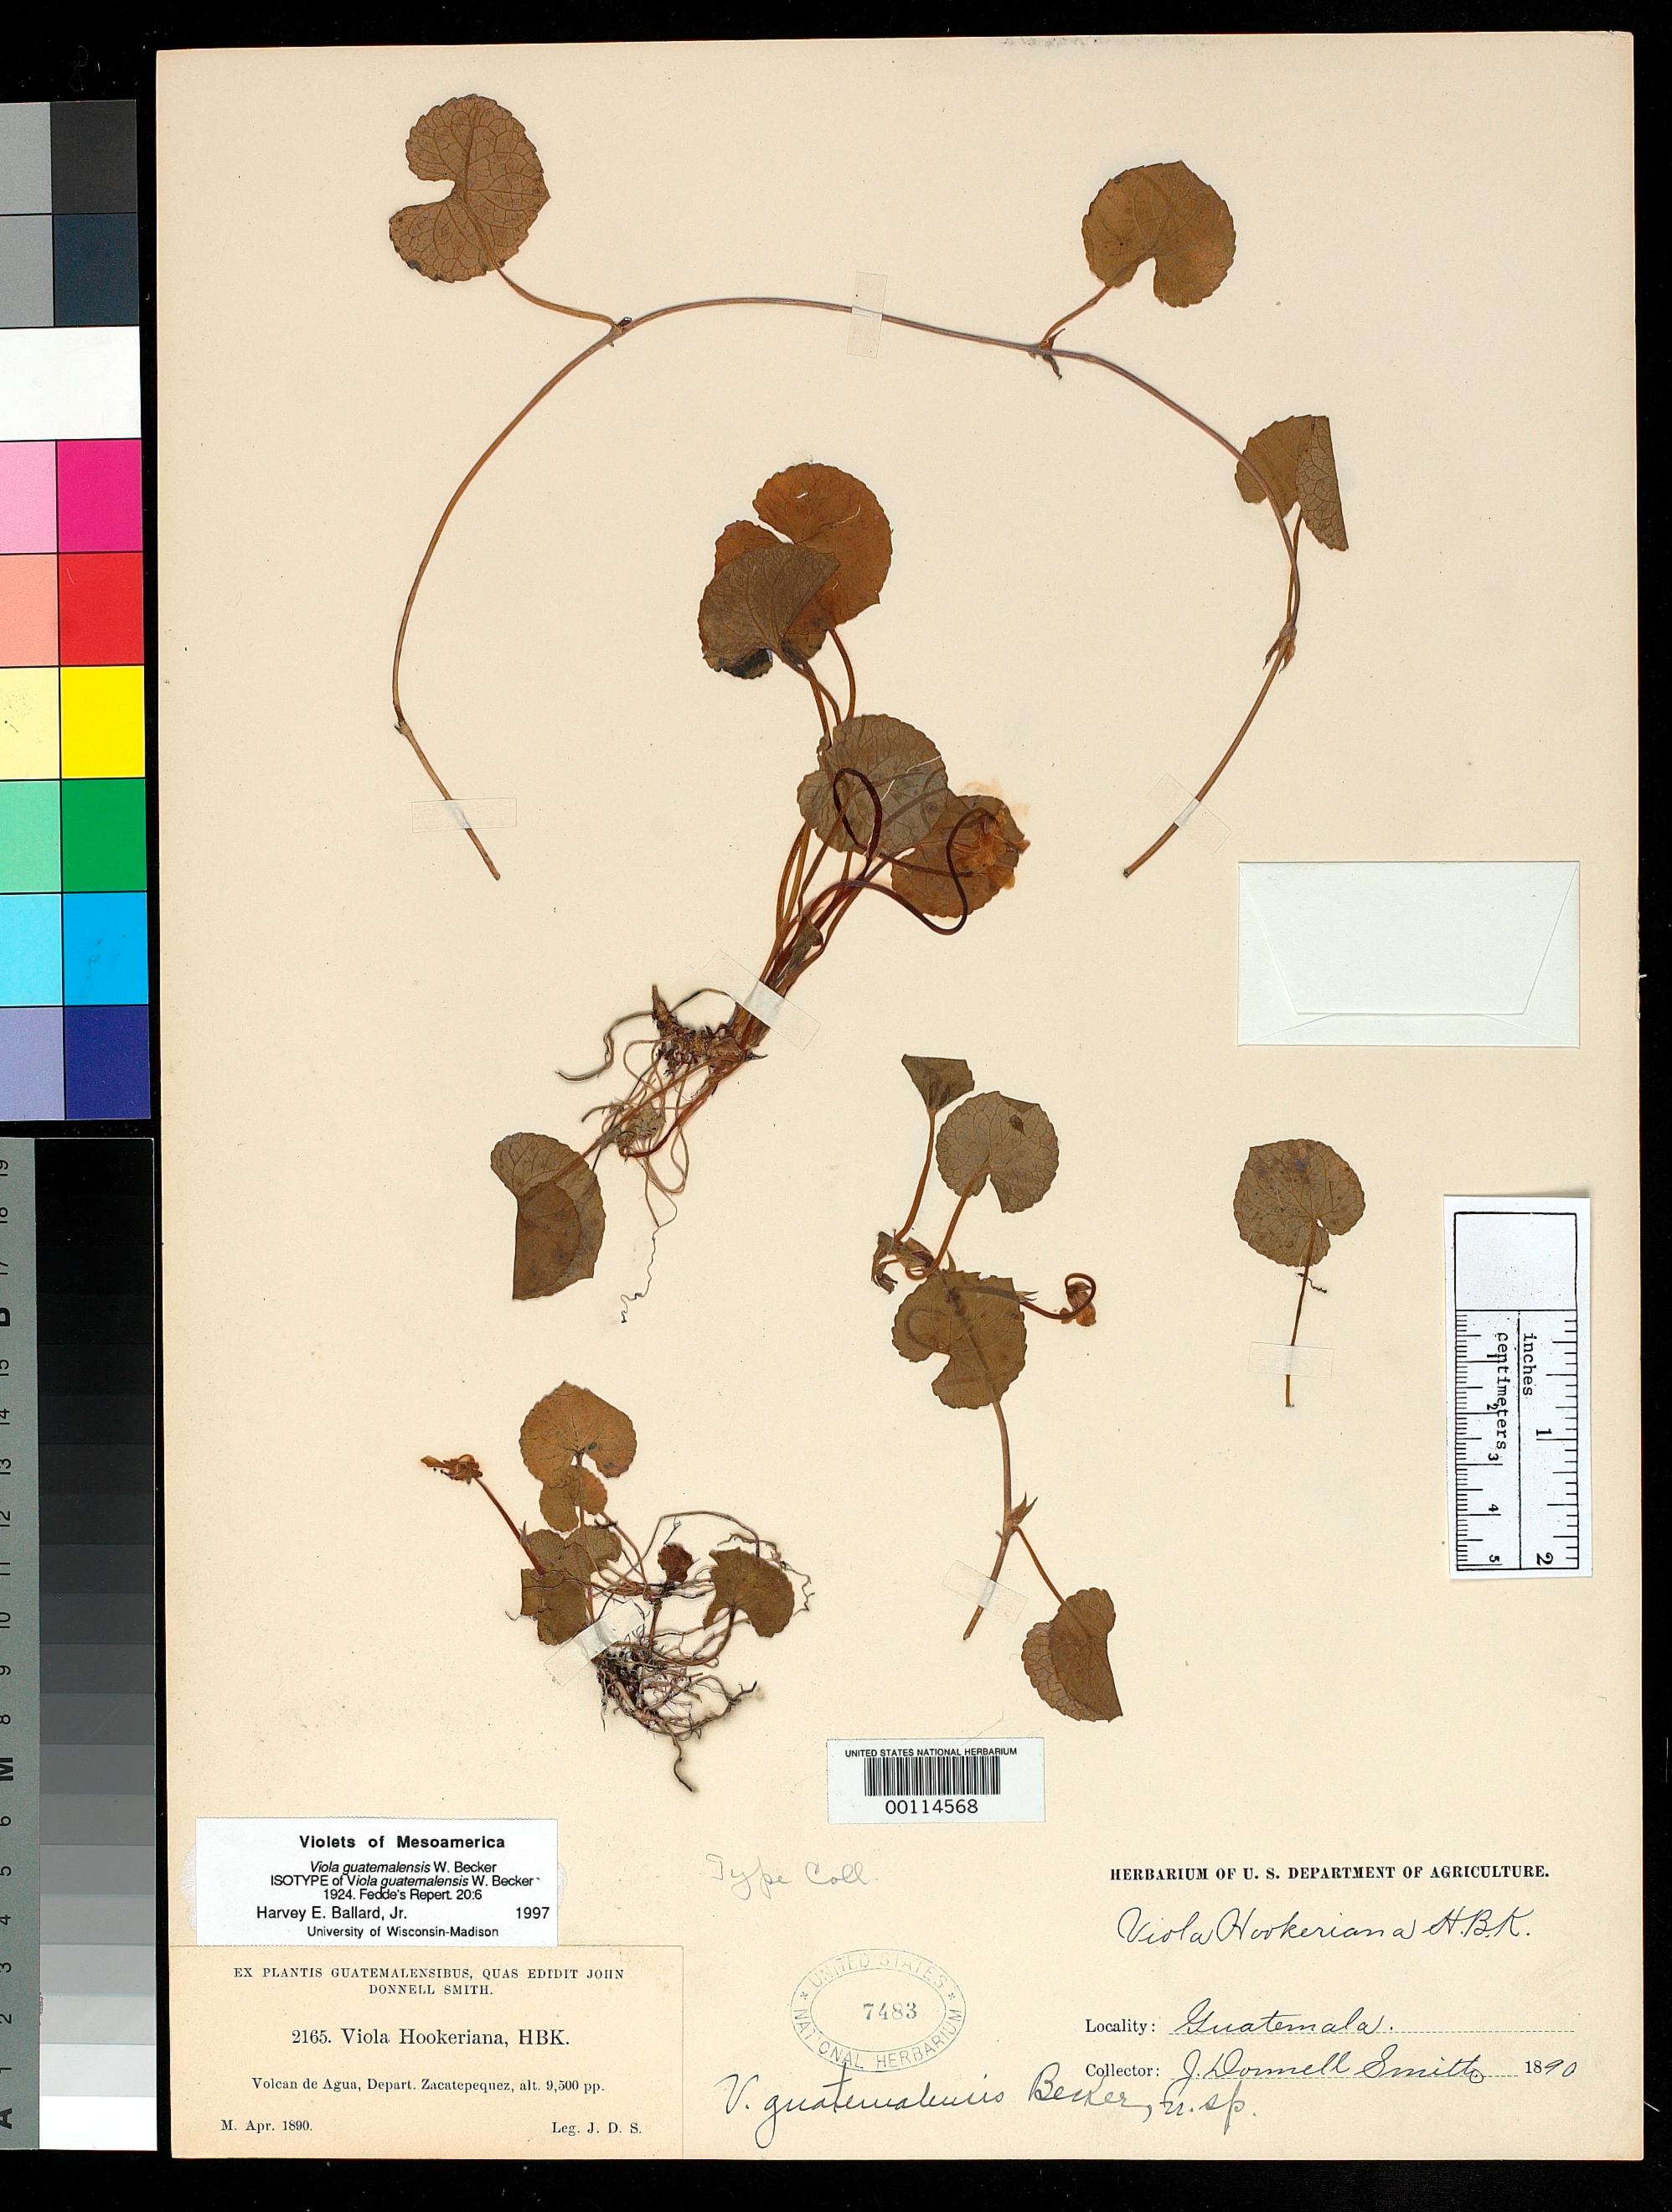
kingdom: Plantae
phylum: Tracheophyta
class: Magnoliopsida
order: Malpighiales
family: Violaceae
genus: Viola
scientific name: Viola guatemalensis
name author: W. Becker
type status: Isotype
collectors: J. Donnell Smith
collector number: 2165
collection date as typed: Apr 1890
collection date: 1890-04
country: Guatemala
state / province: Sacatepéquez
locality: Volcan de Agua.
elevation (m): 2896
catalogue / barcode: US 7483